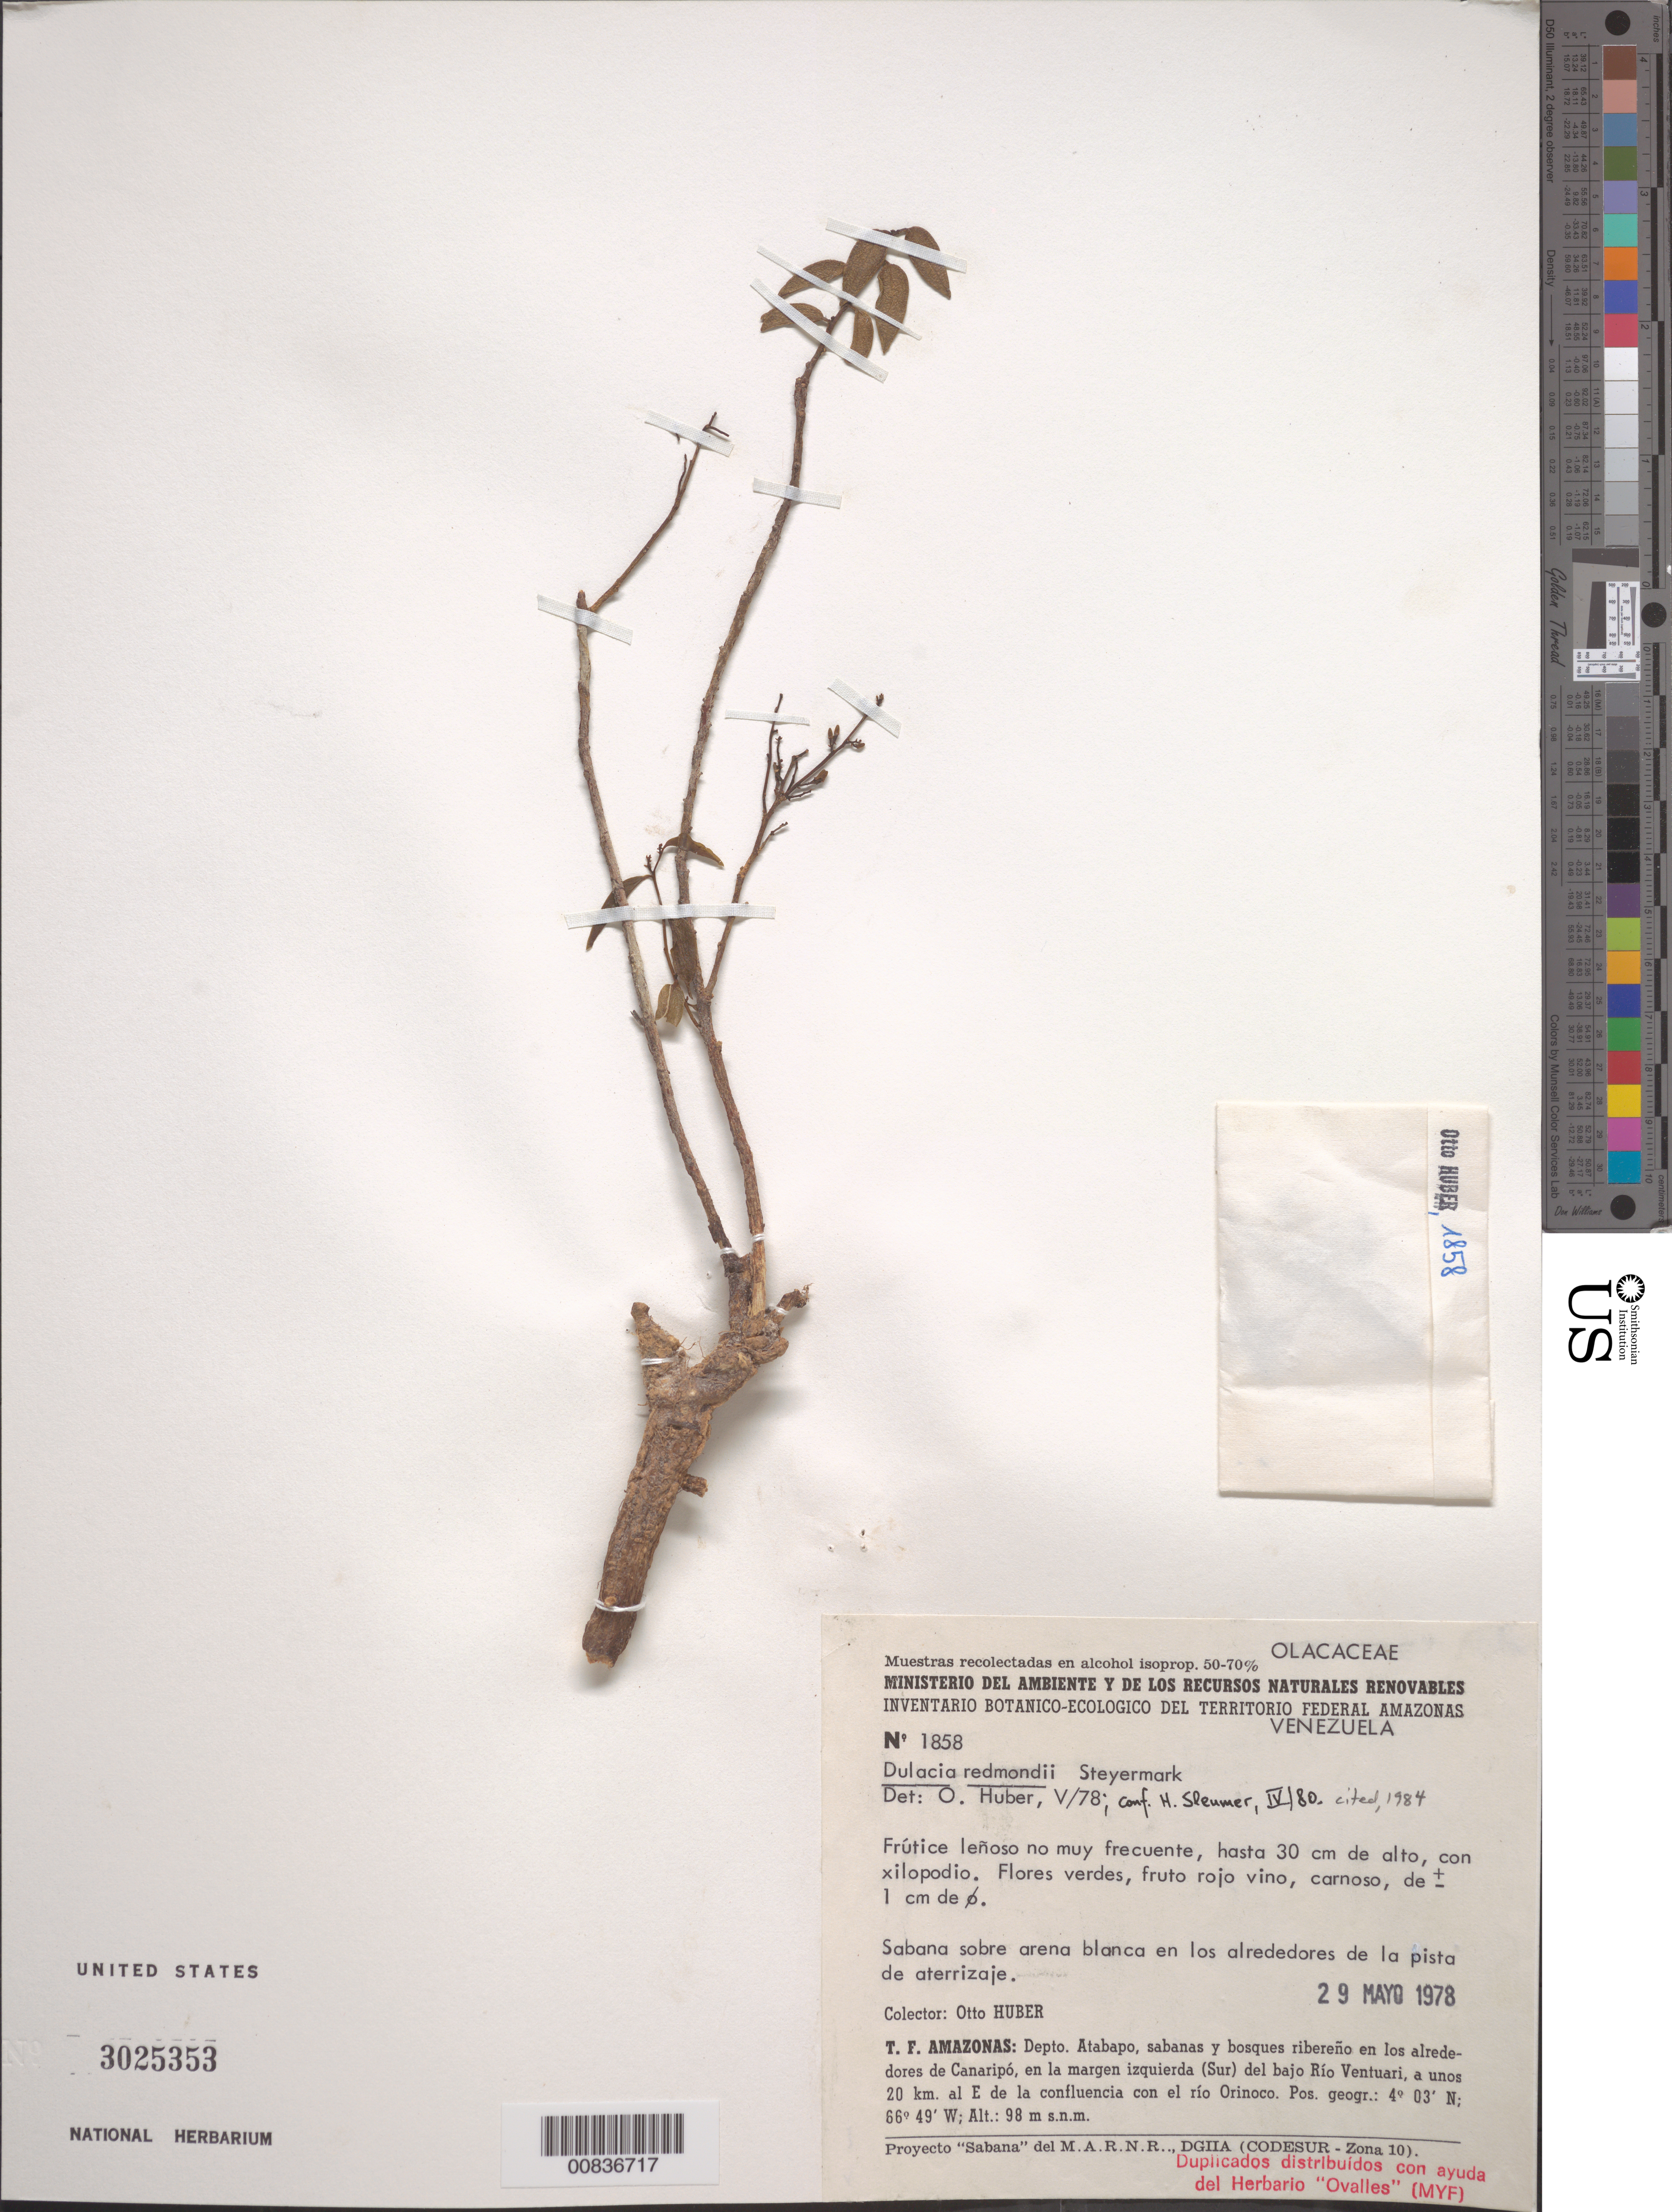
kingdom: Plantae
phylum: Tracheophyta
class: Magnoliopsida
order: Santalales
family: Olacaceae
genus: Dulacia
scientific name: Dulacia redmondii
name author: Steyerm.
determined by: Sleumer, H. O.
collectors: O. Huber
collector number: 1858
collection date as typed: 29-May-78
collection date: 1978-05-29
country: Venezuela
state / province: Amazonas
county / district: Atabapo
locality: Canaripó, S del Bajo Río Ventuari, 20 km E de la confluencia con el Río Orinoco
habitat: Sabana sobre arena blanca en los alrededores de la pista de aterrizaje y bosques ribereños;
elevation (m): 98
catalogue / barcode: US 3025353